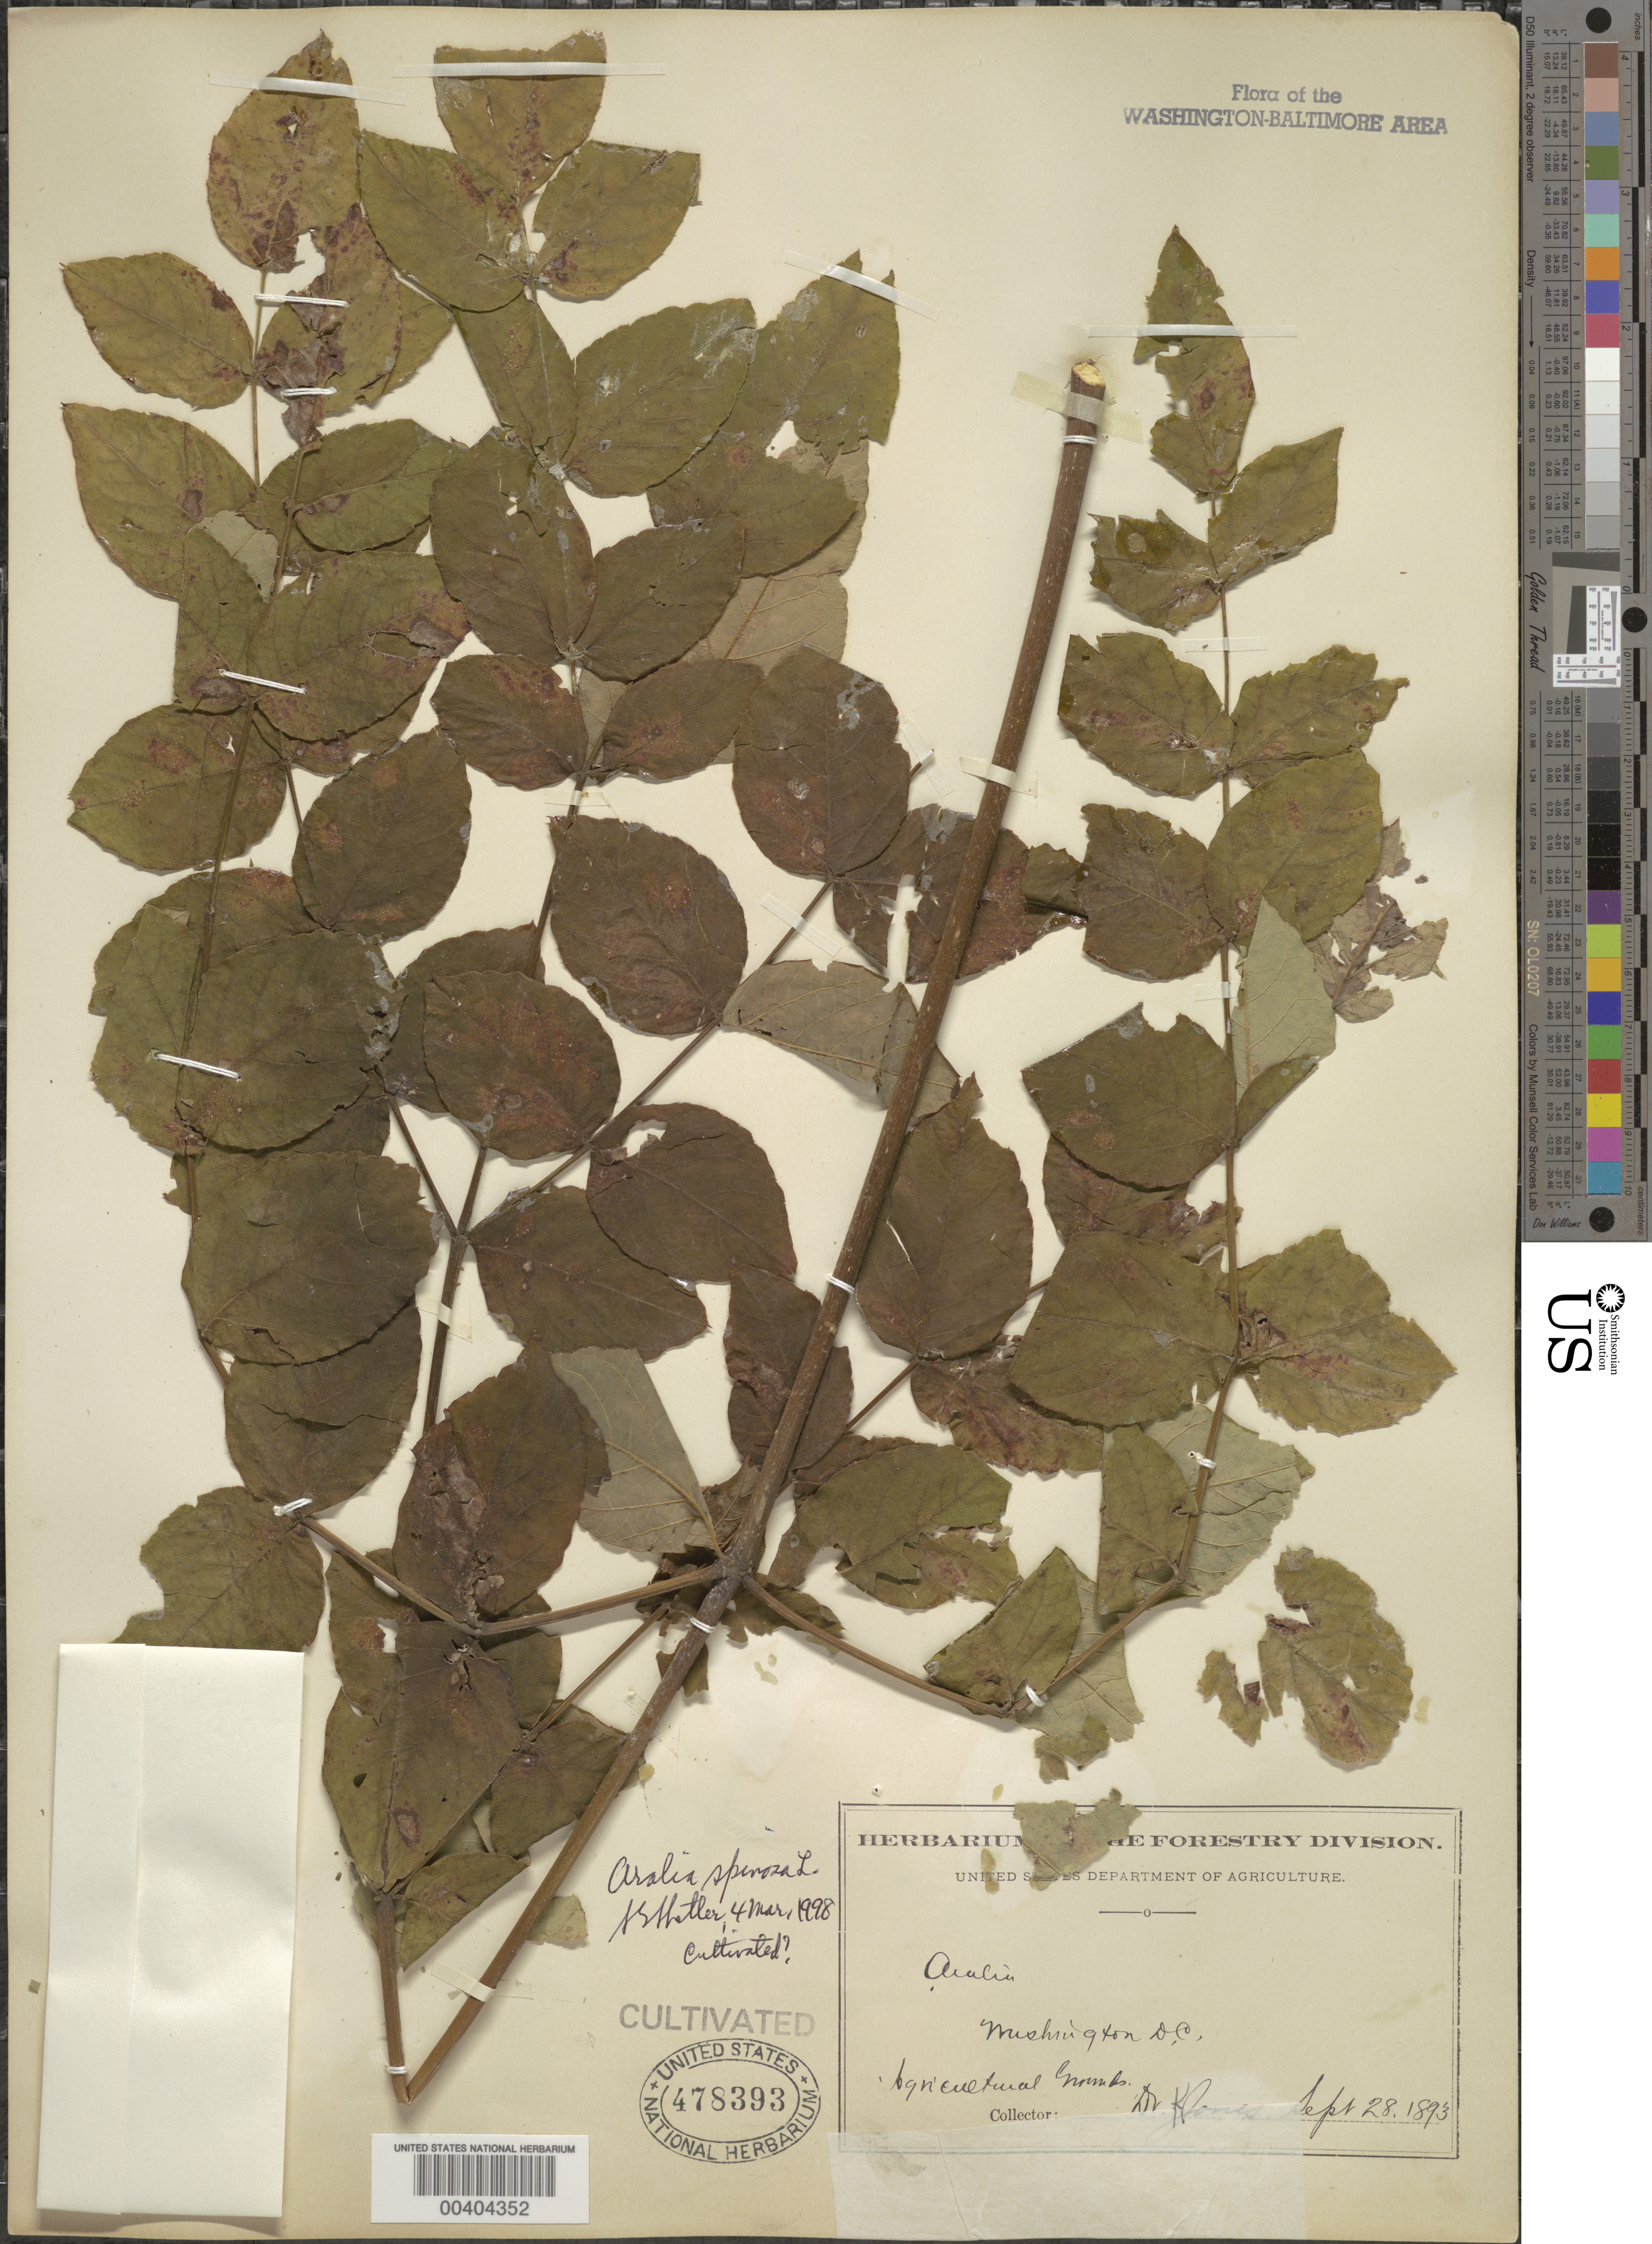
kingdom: Plantae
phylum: Tracheophyta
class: Magnoliopsida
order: Apiales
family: Araliaceae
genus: Aralia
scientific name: Aralia spinosa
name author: L.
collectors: -- Jones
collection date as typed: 28 Sep 1893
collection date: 1893-09-28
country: United States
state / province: District of Columbia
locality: Agricultural grounds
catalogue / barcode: US 478393